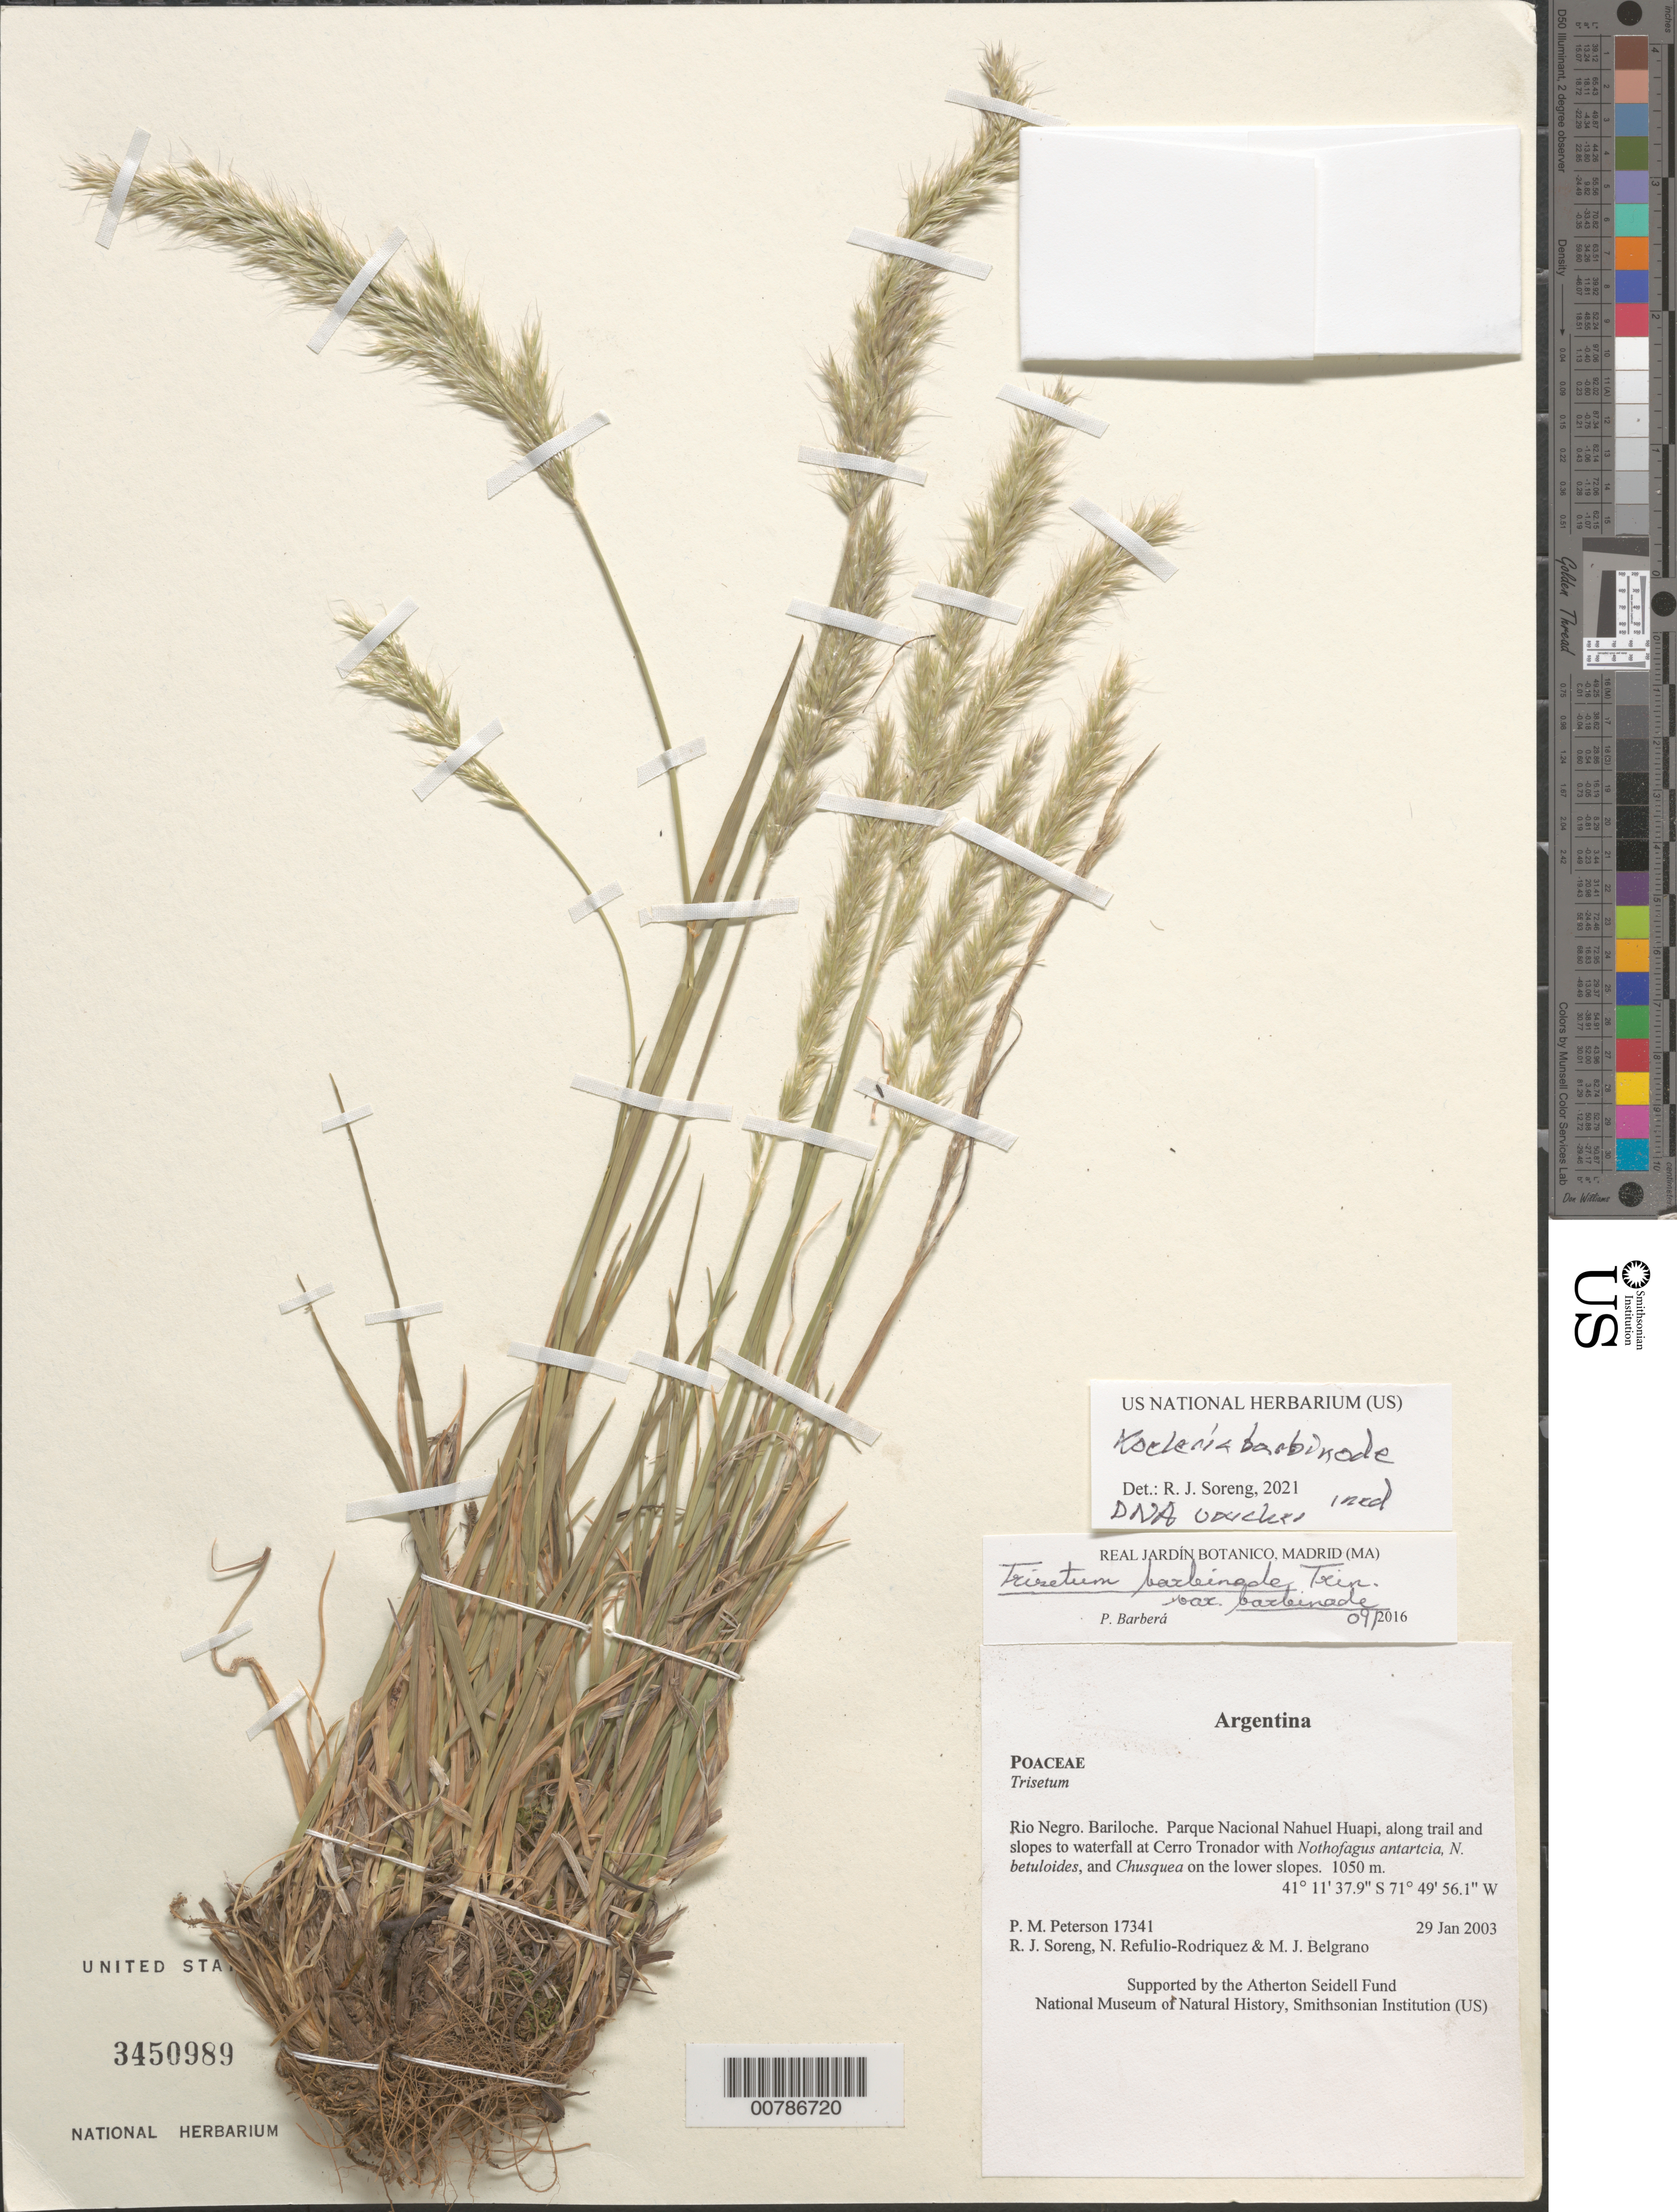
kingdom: Plantae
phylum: Tracheophyta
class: Liliopsida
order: Poales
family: Poaceae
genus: Koeleria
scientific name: Koeleria barbinodis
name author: (Trin.) Barberá et al.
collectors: P. M. Peterson, R. J. Soreng, N. Refulio-Rodríguez & M. Belgrano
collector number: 17341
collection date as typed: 29 Jan 2003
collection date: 2003-01-29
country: Argentina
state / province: Rio Negro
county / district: Bariloche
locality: Parque Nacional Nahuel Huapi, along trail and slopes to waterfall at Cerro Tronador with Nothofagus antartcia, N. betuloides, and Chusquea on the lower slopes.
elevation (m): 1050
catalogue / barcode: US 3450989